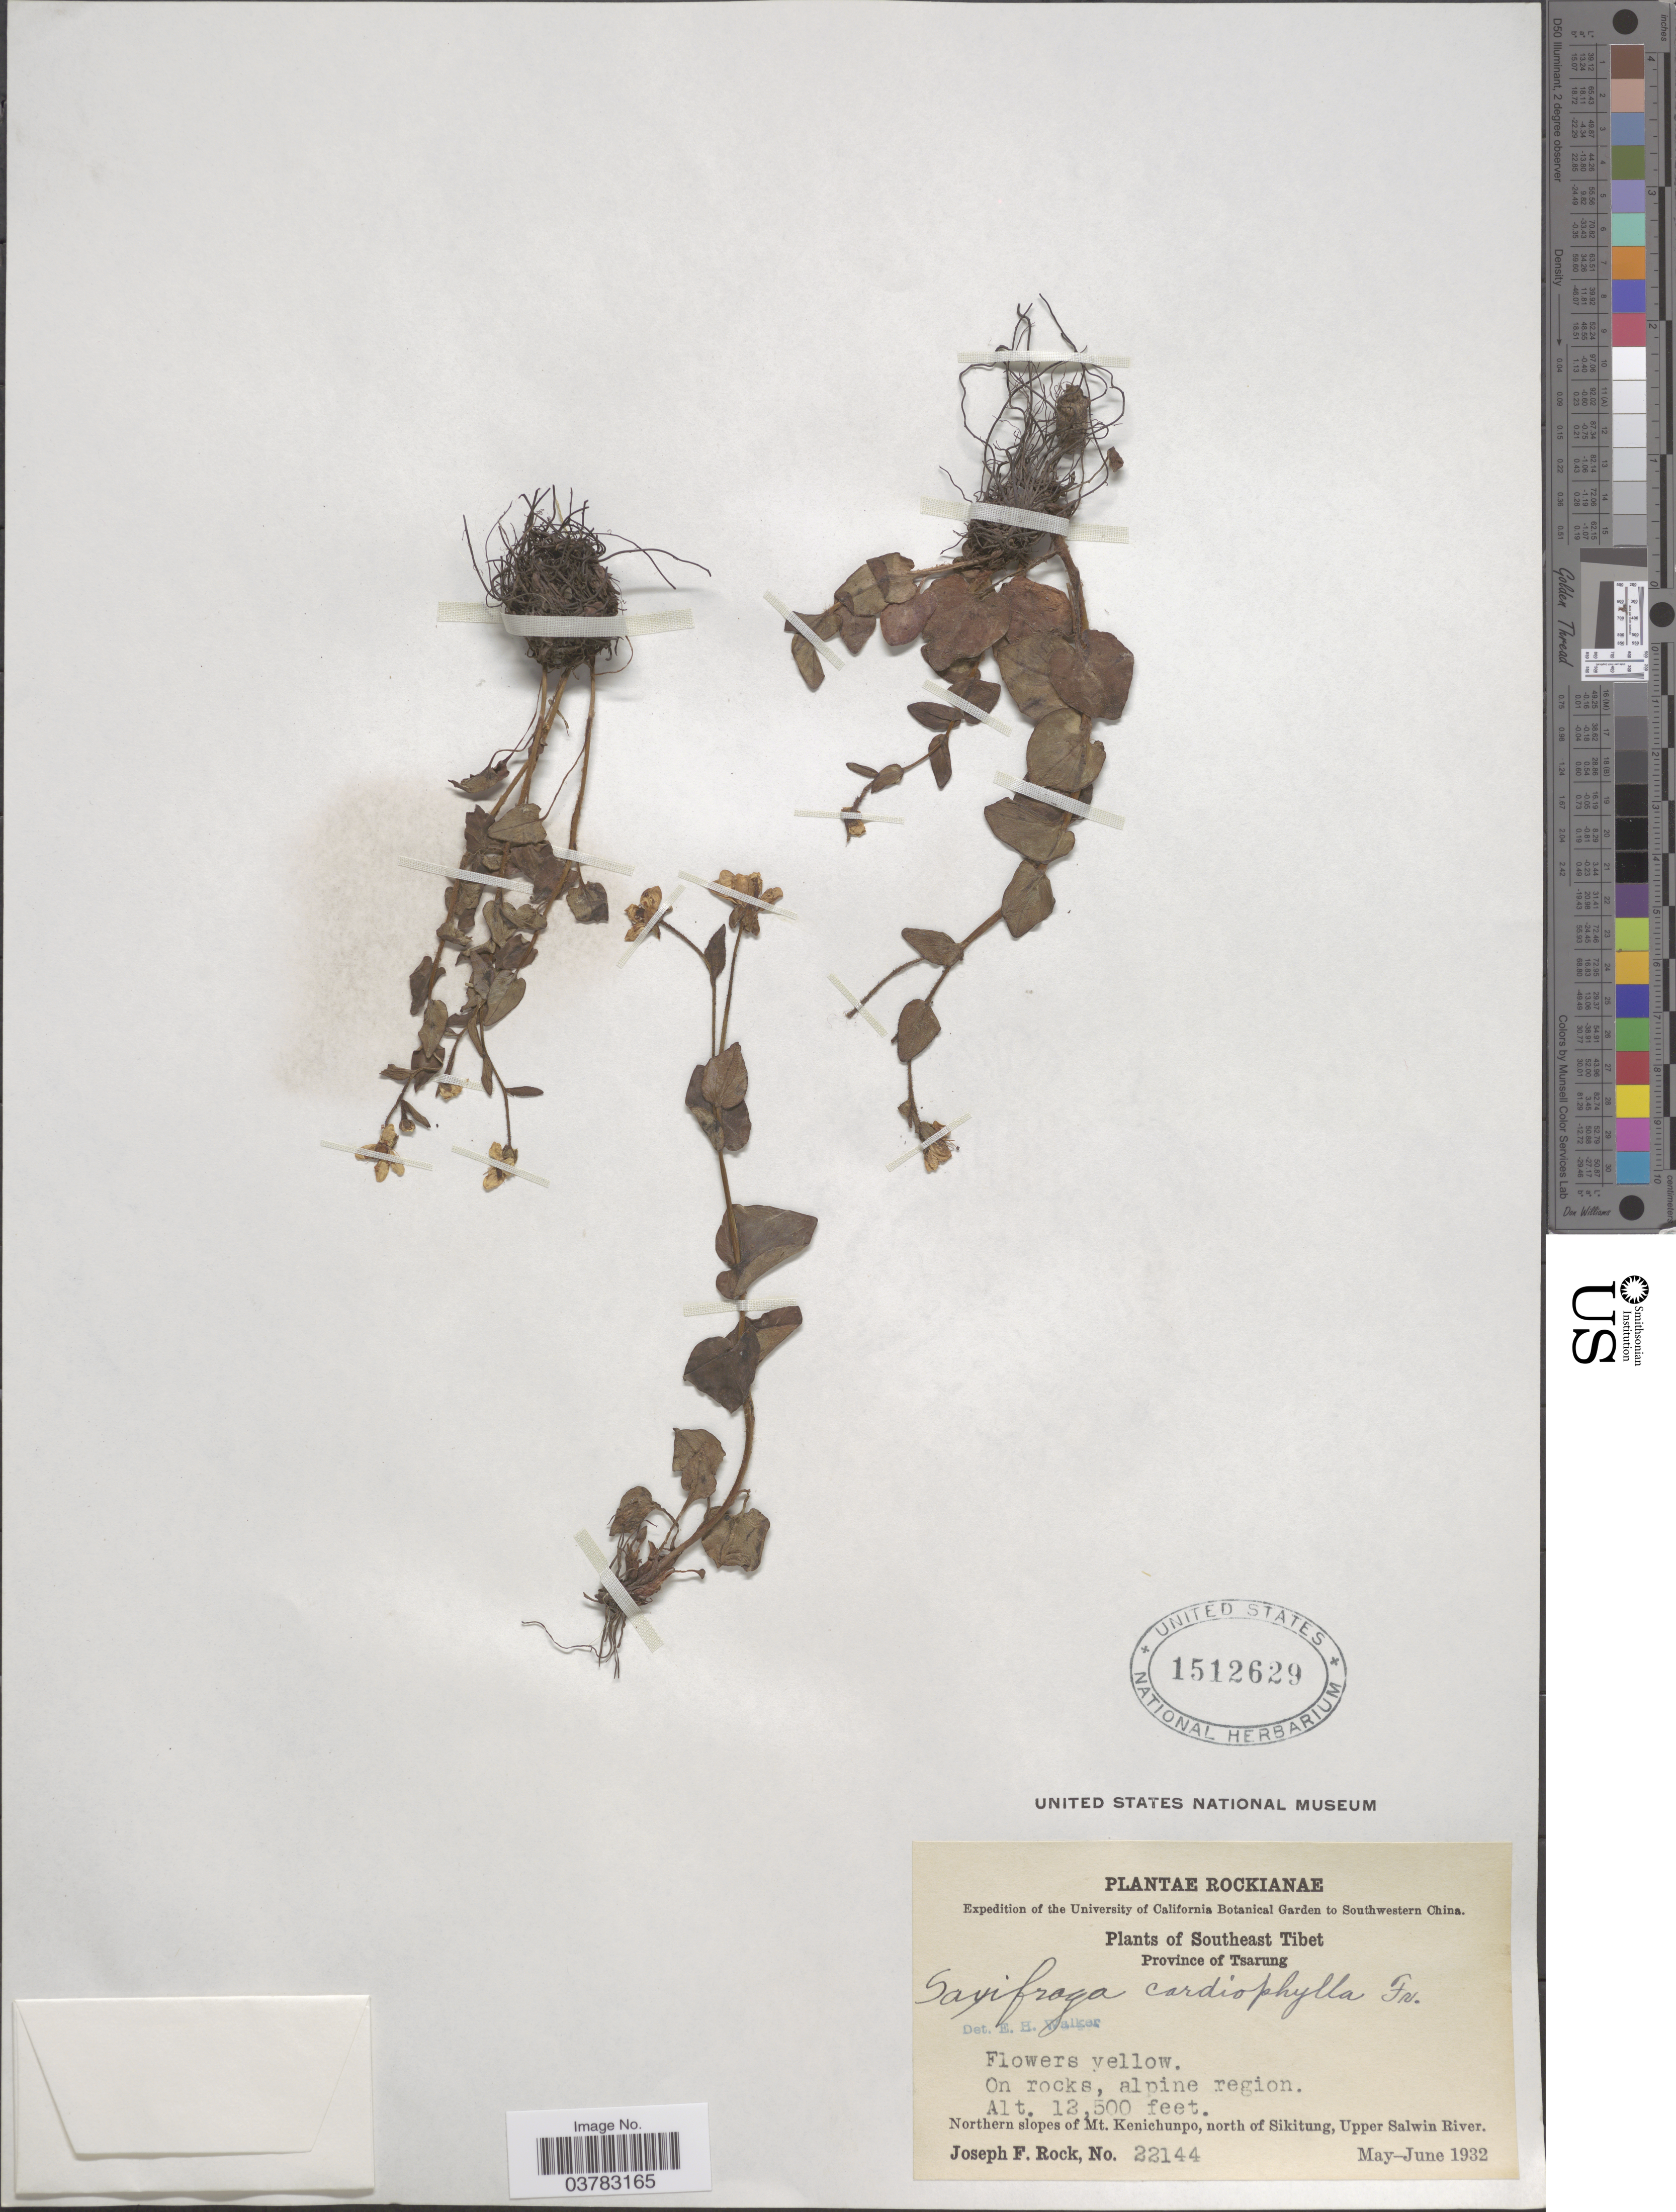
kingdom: Plantae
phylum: Tracheophyta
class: Magnoliopsida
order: Saxifragales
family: Saxifragaceae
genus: Saxifraga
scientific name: Saxifraga cardiophylla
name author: Franch.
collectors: J. F. Rock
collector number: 22144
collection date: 1932-05/1932-06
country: China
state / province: Xizang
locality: Expedition of the University of California Botanical Garden to Southwestern China. Southeast Tibet. Province of Tsarung. On rocks, alpine region. Northern slopes of Mt. Kenichunpo, north of Sikitung, Upper Salwin River.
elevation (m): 3810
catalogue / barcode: US 1512629